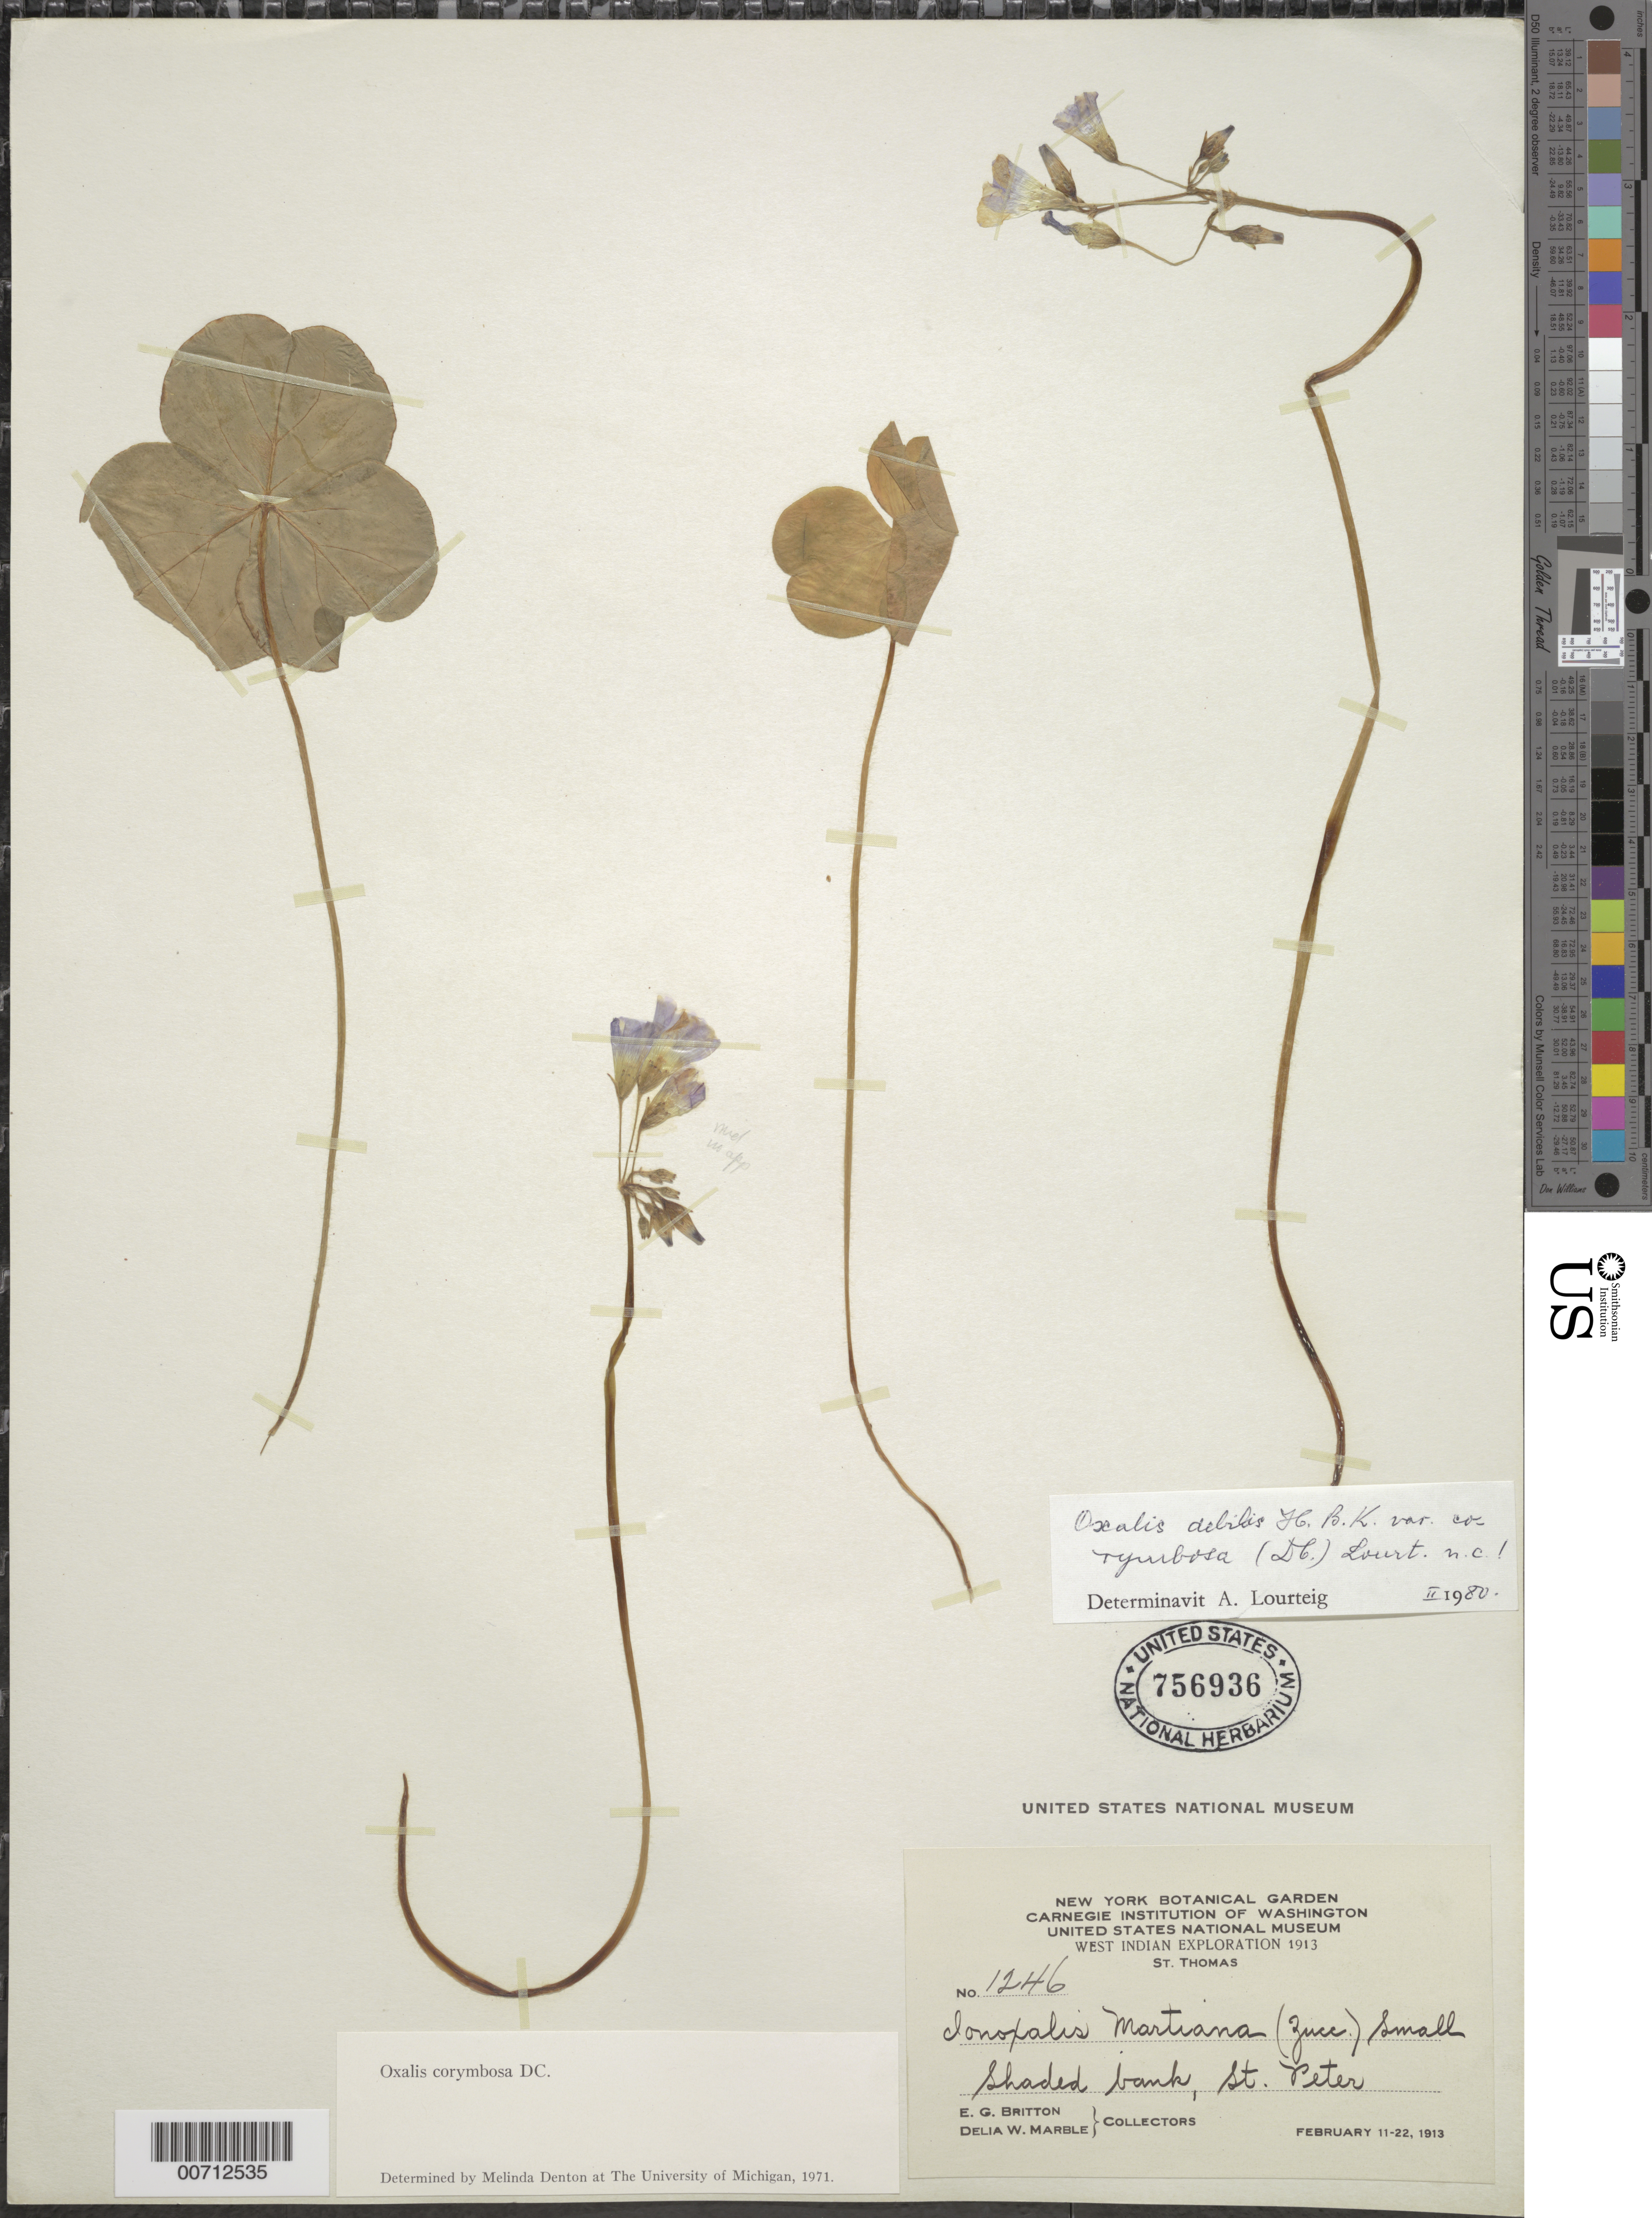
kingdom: Plantae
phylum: Tracheophyta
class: Magnoliopsida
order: Oxalidales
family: Oxalidaceae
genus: Oxalis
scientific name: Oxalis debilis var. corymbosa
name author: (DC.) Lourteig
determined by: Lourteig, A.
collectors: E. G. Britton & D. W. Marble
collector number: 1246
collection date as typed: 11 Feb 1913 to 22 Feb 1913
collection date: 1913-02-11/1913-02-22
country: U.S. Virgin Islands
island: St. Thomas Island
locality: St. Peter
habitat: Shaded bank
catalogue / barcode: US 756936